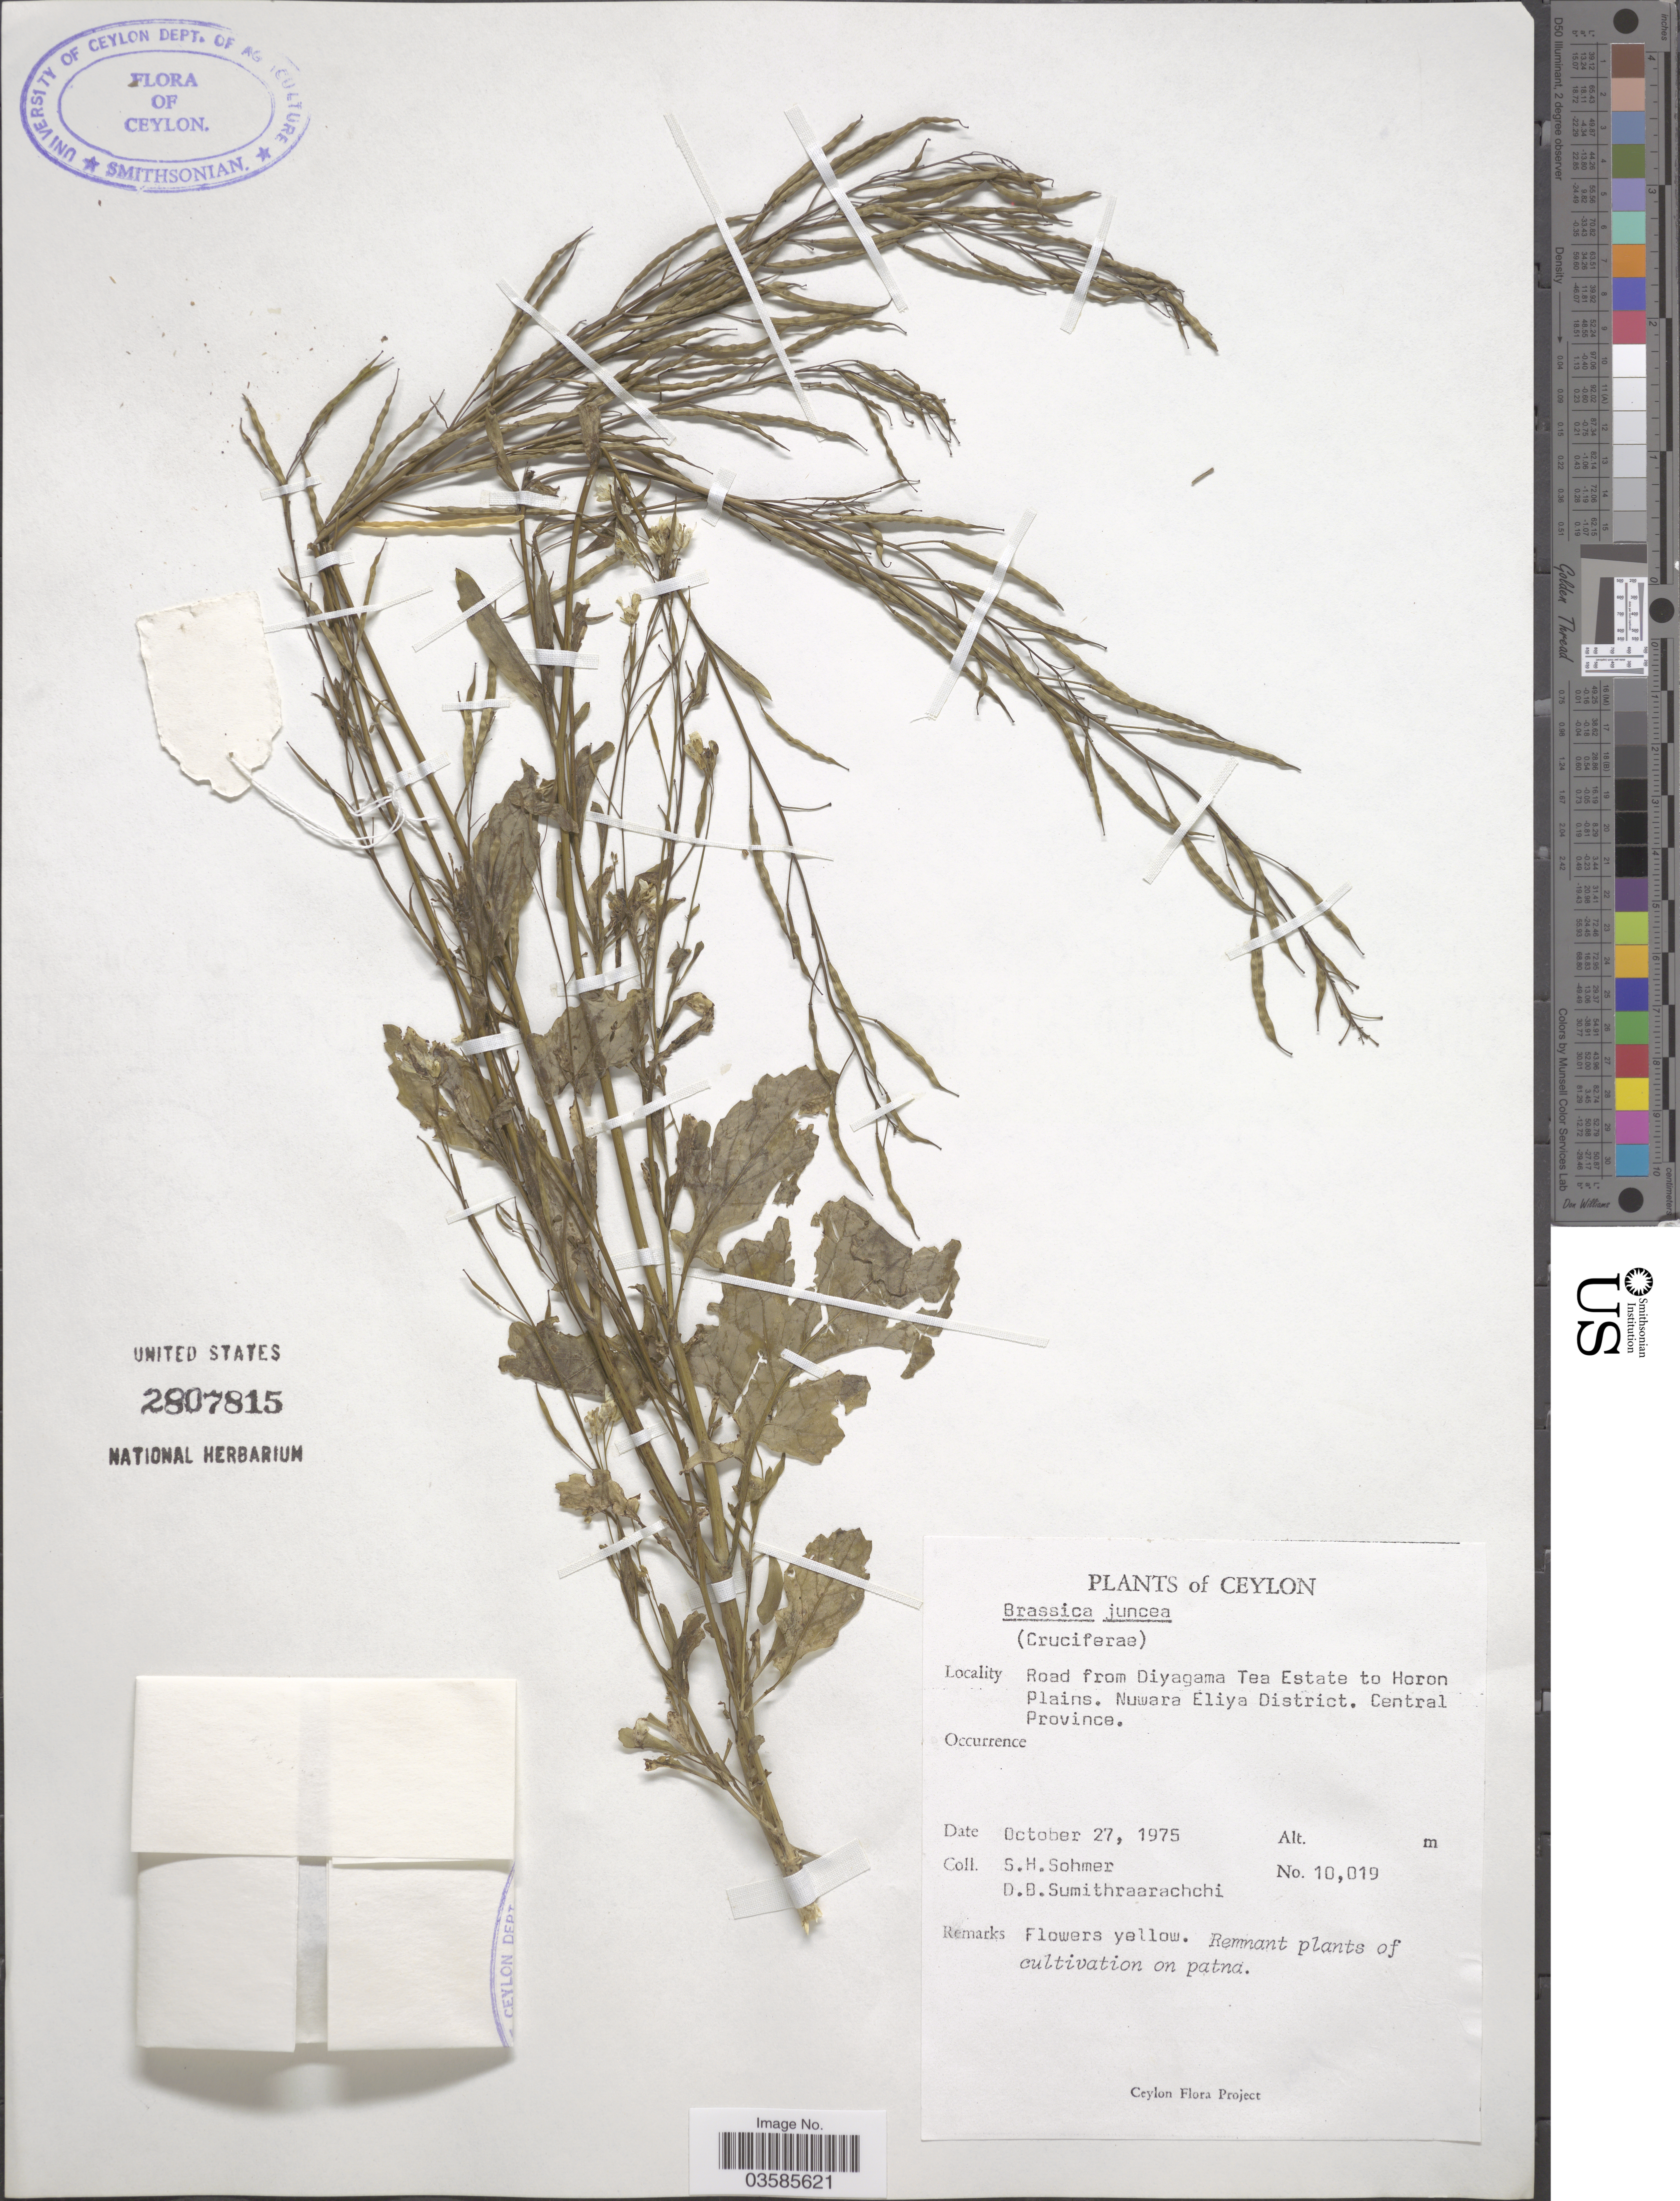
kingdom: Plantae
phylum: Tracheophyta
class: Magnoliopsida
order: Brassicales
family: Brassicaceae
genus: Brassica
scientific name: Brassica juncea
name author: (L.) Czern.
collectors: S. H. Sohmer & D. B. Sumithraarachchi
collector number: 10019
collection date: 1975-10-27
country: Sri Lanka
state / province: Central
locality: Ceylon; Road from Diyagama Tea Estate to Horon Plains. Nuwara Eliya District. Central Province.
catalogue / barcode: US 2807815